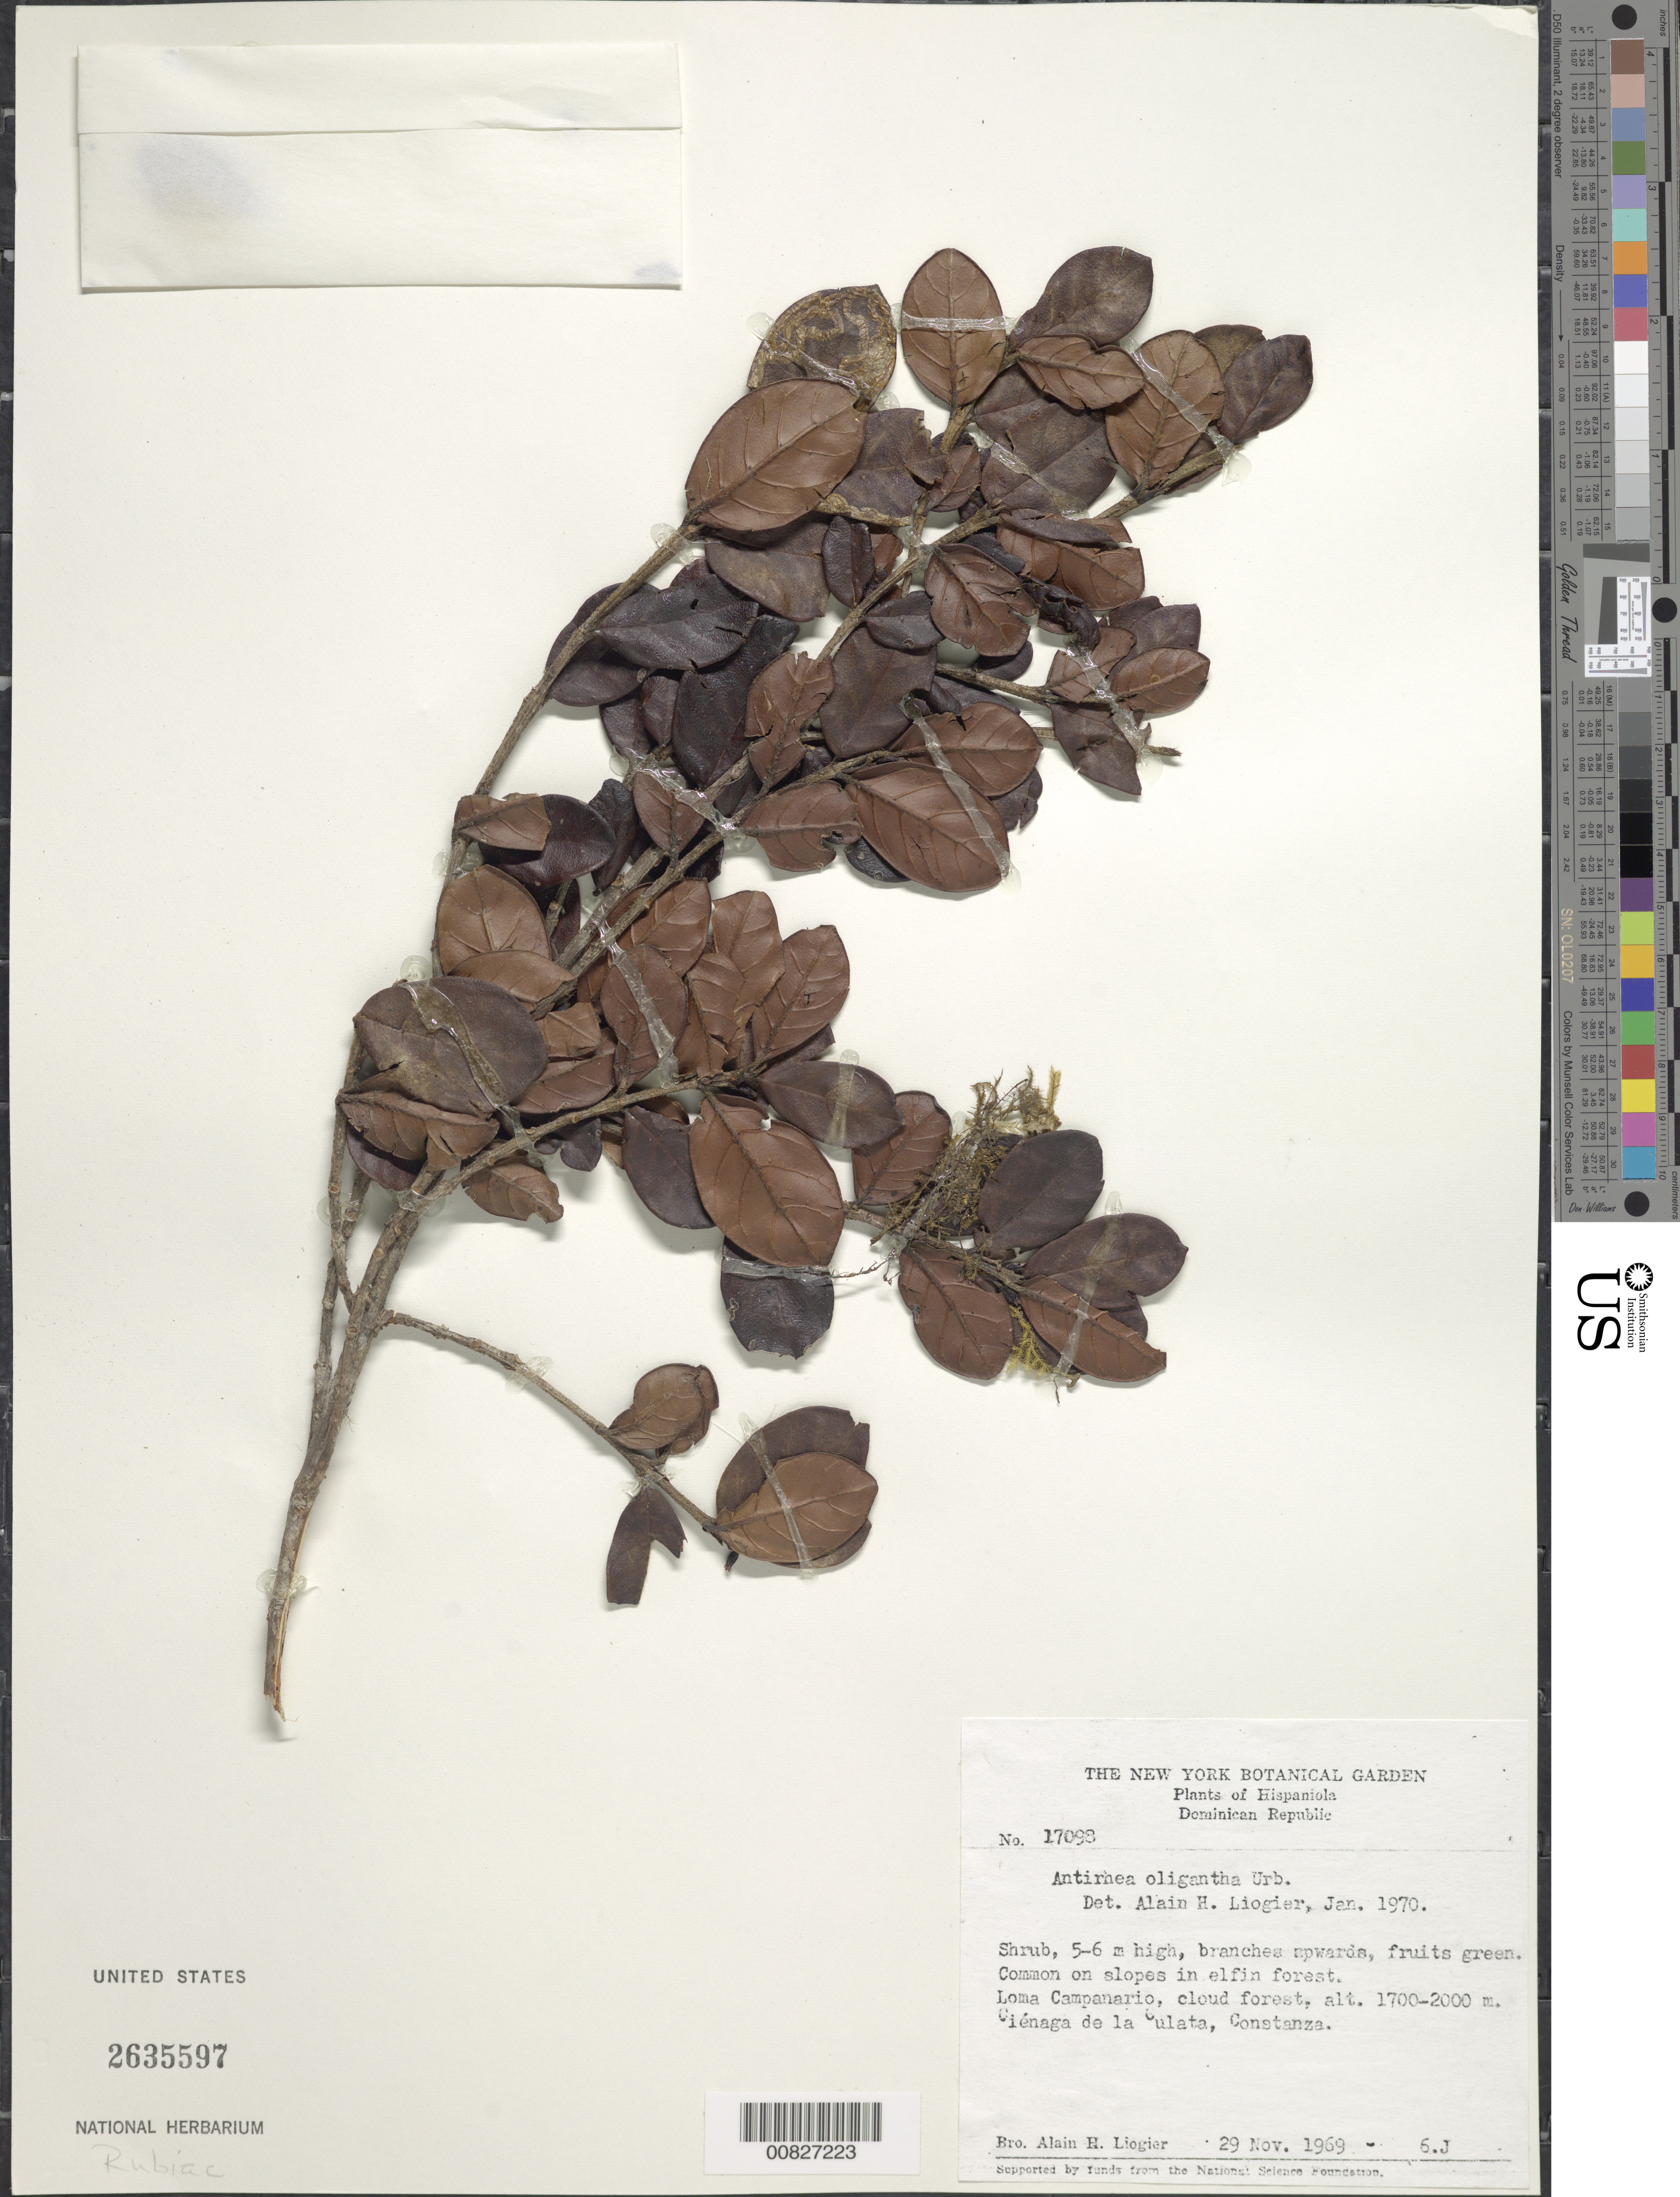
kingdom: Plantae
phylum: Tracheophyta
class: Magnoliopsida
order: Gentianales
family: Rubiaceae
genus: Stenostomum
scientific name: Stenostomum oliganthum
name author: (Urb.) Borhidi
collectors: A. H. Liogier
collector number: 17098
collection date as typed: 29 Nov 1969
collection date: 1969-11-29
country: Dominican Republic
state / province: La Vega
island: Hispaniola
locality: Loma Campanario, Ciénaga de la Culata, Constanza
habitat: Elfin (cloud) forest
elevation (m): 1700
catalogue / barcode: US 2635597